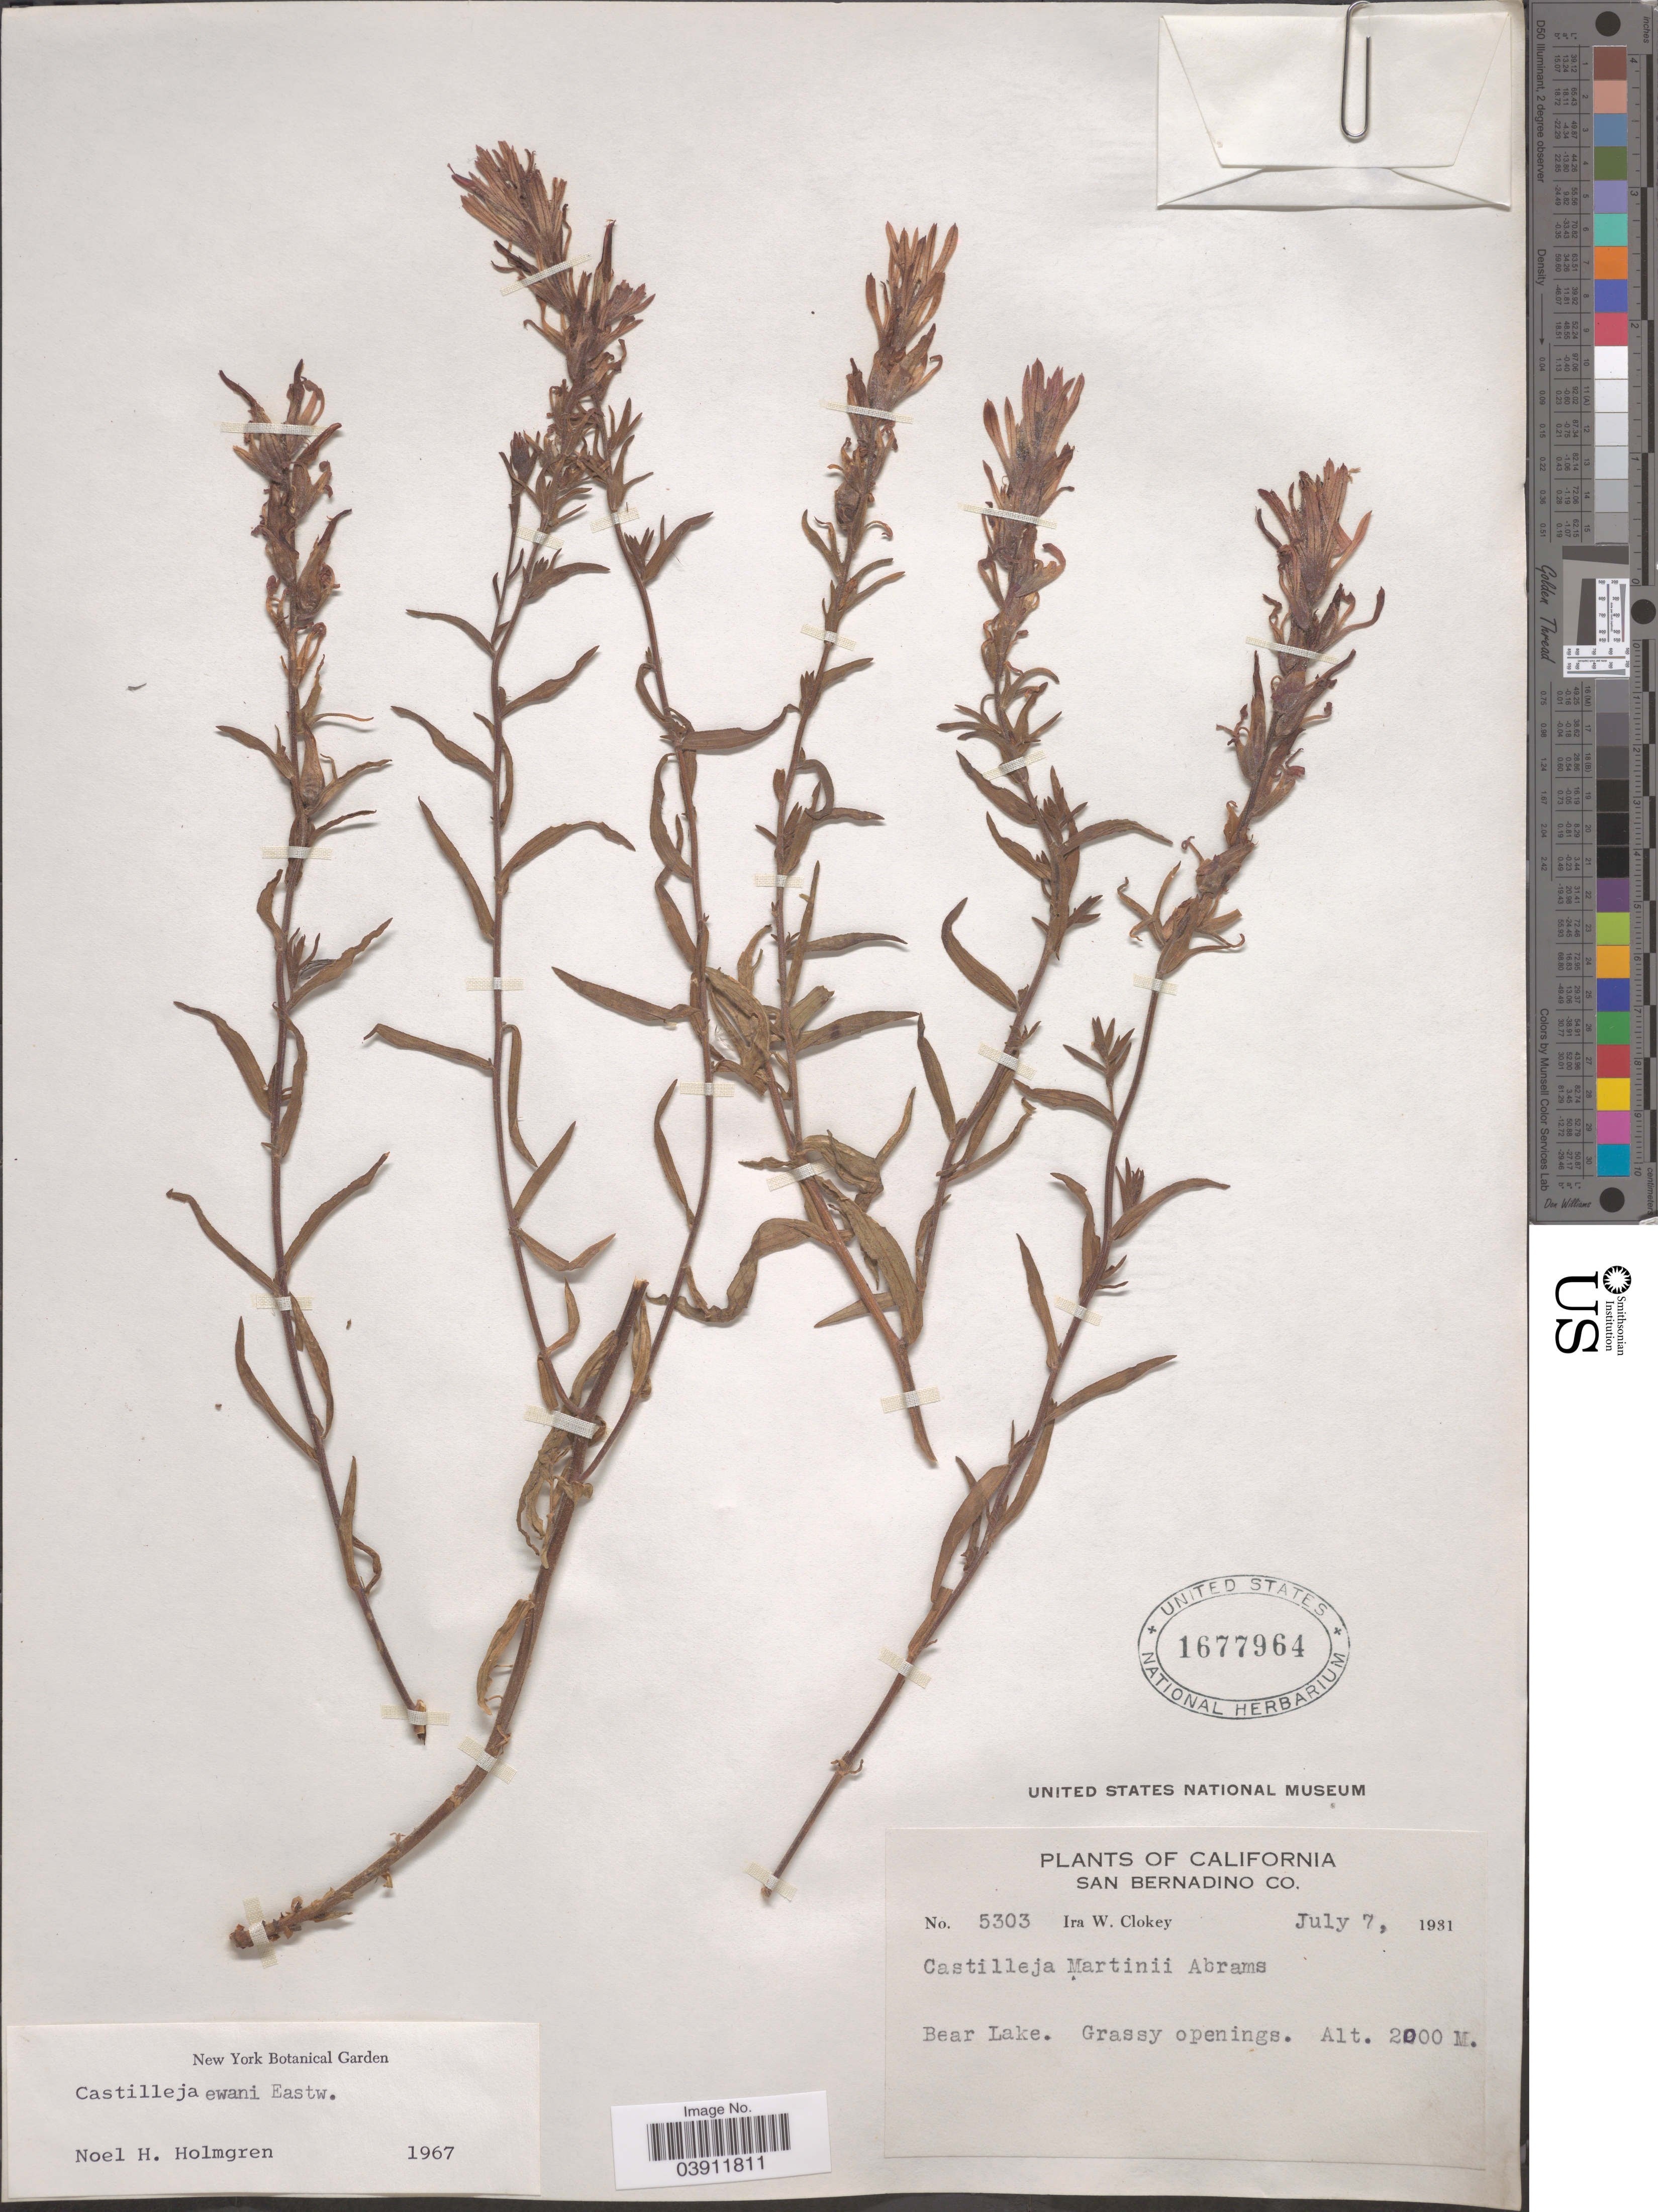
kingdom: Plantae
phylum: Tracheophyta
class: Magnoliopsida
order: Lamiales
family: Orobanchaceae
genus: Castilleja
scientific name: Castilleja ewani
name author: Eastw.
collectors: I. W. Clokey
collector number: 5303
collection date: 1931-07-07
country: United States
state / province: California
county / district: San Bernardino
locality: San Bernardino Co. Bear lake.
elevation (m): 2000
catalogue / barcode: US 1677964